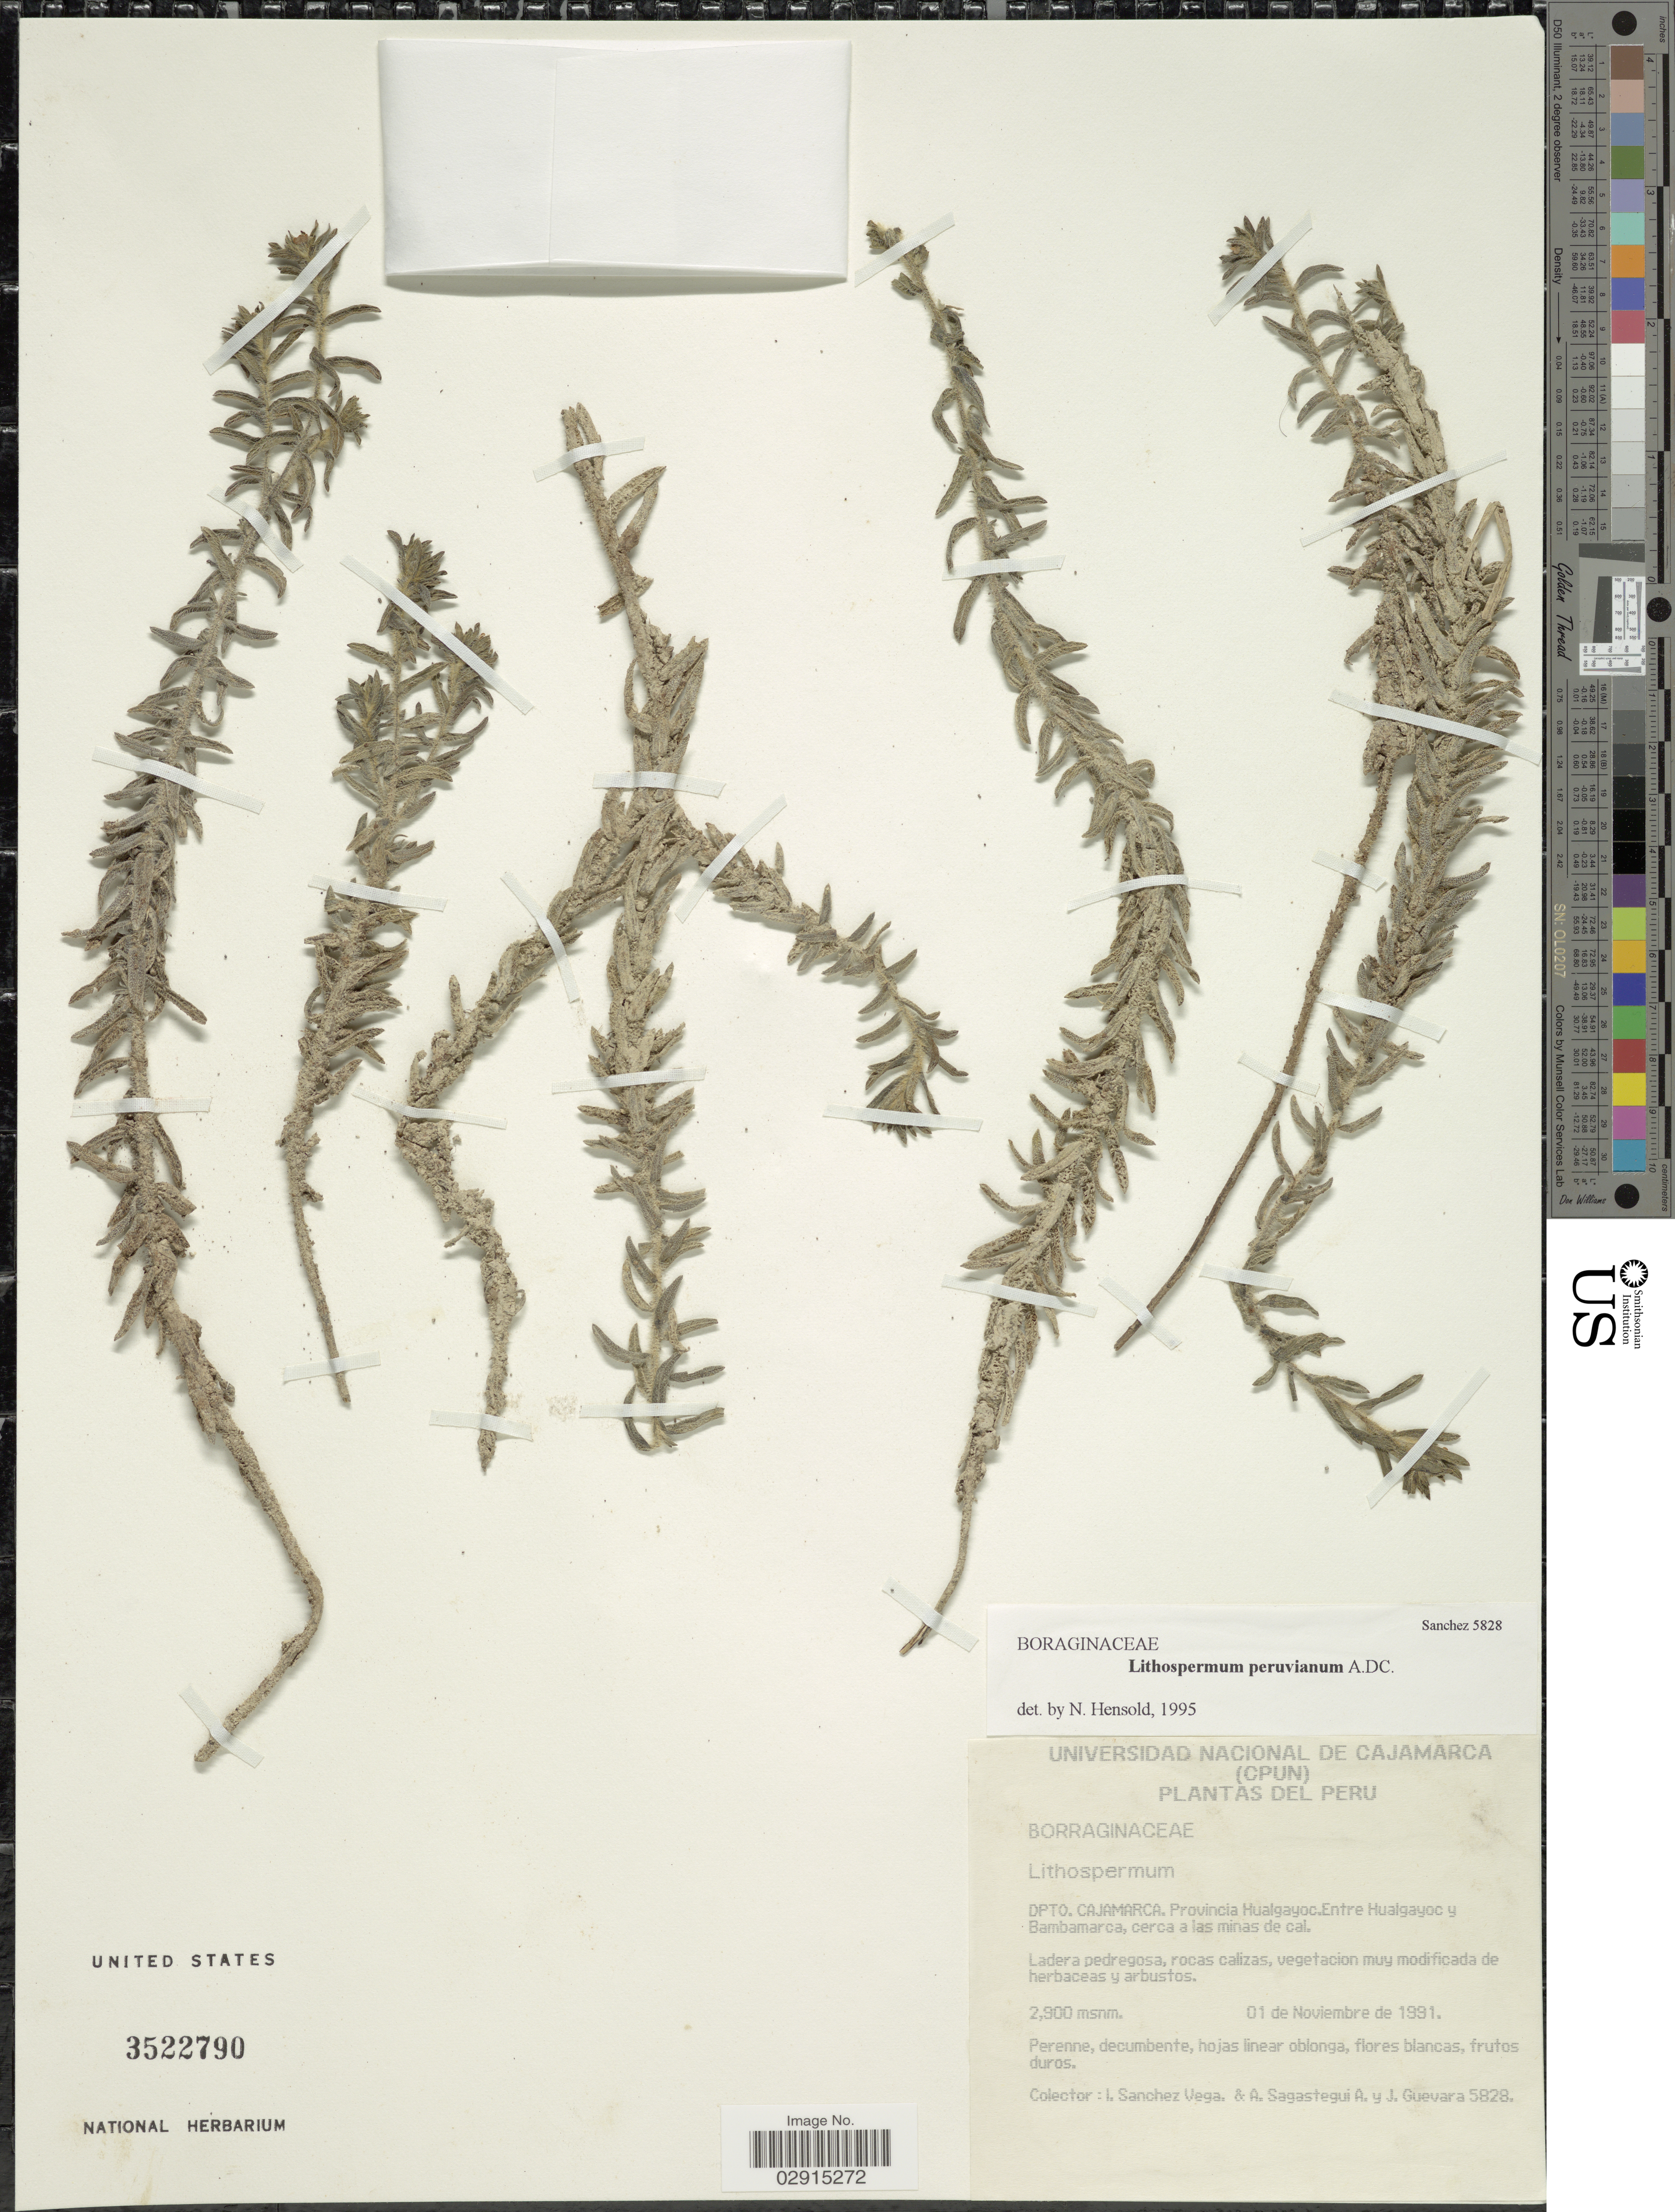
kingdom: Plantae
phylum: Tracheophyta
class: Magnoliopsida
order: Boraginales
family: Boraginaceae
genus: Lithospermum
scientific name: Lithospermum peruvianum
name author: DC.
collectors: I. Sánchez Vega, A. Sagástegui A. & J. Guevara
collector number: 5828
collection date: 1991-11-01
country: Peru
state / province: Cajamarca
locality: Dpto. Cajamarca. Provincia Hualgayoc. Entre Hualgayoc y Bambamarca, cerca a las minas de cal.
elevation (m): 2900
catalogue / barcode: US 3522790